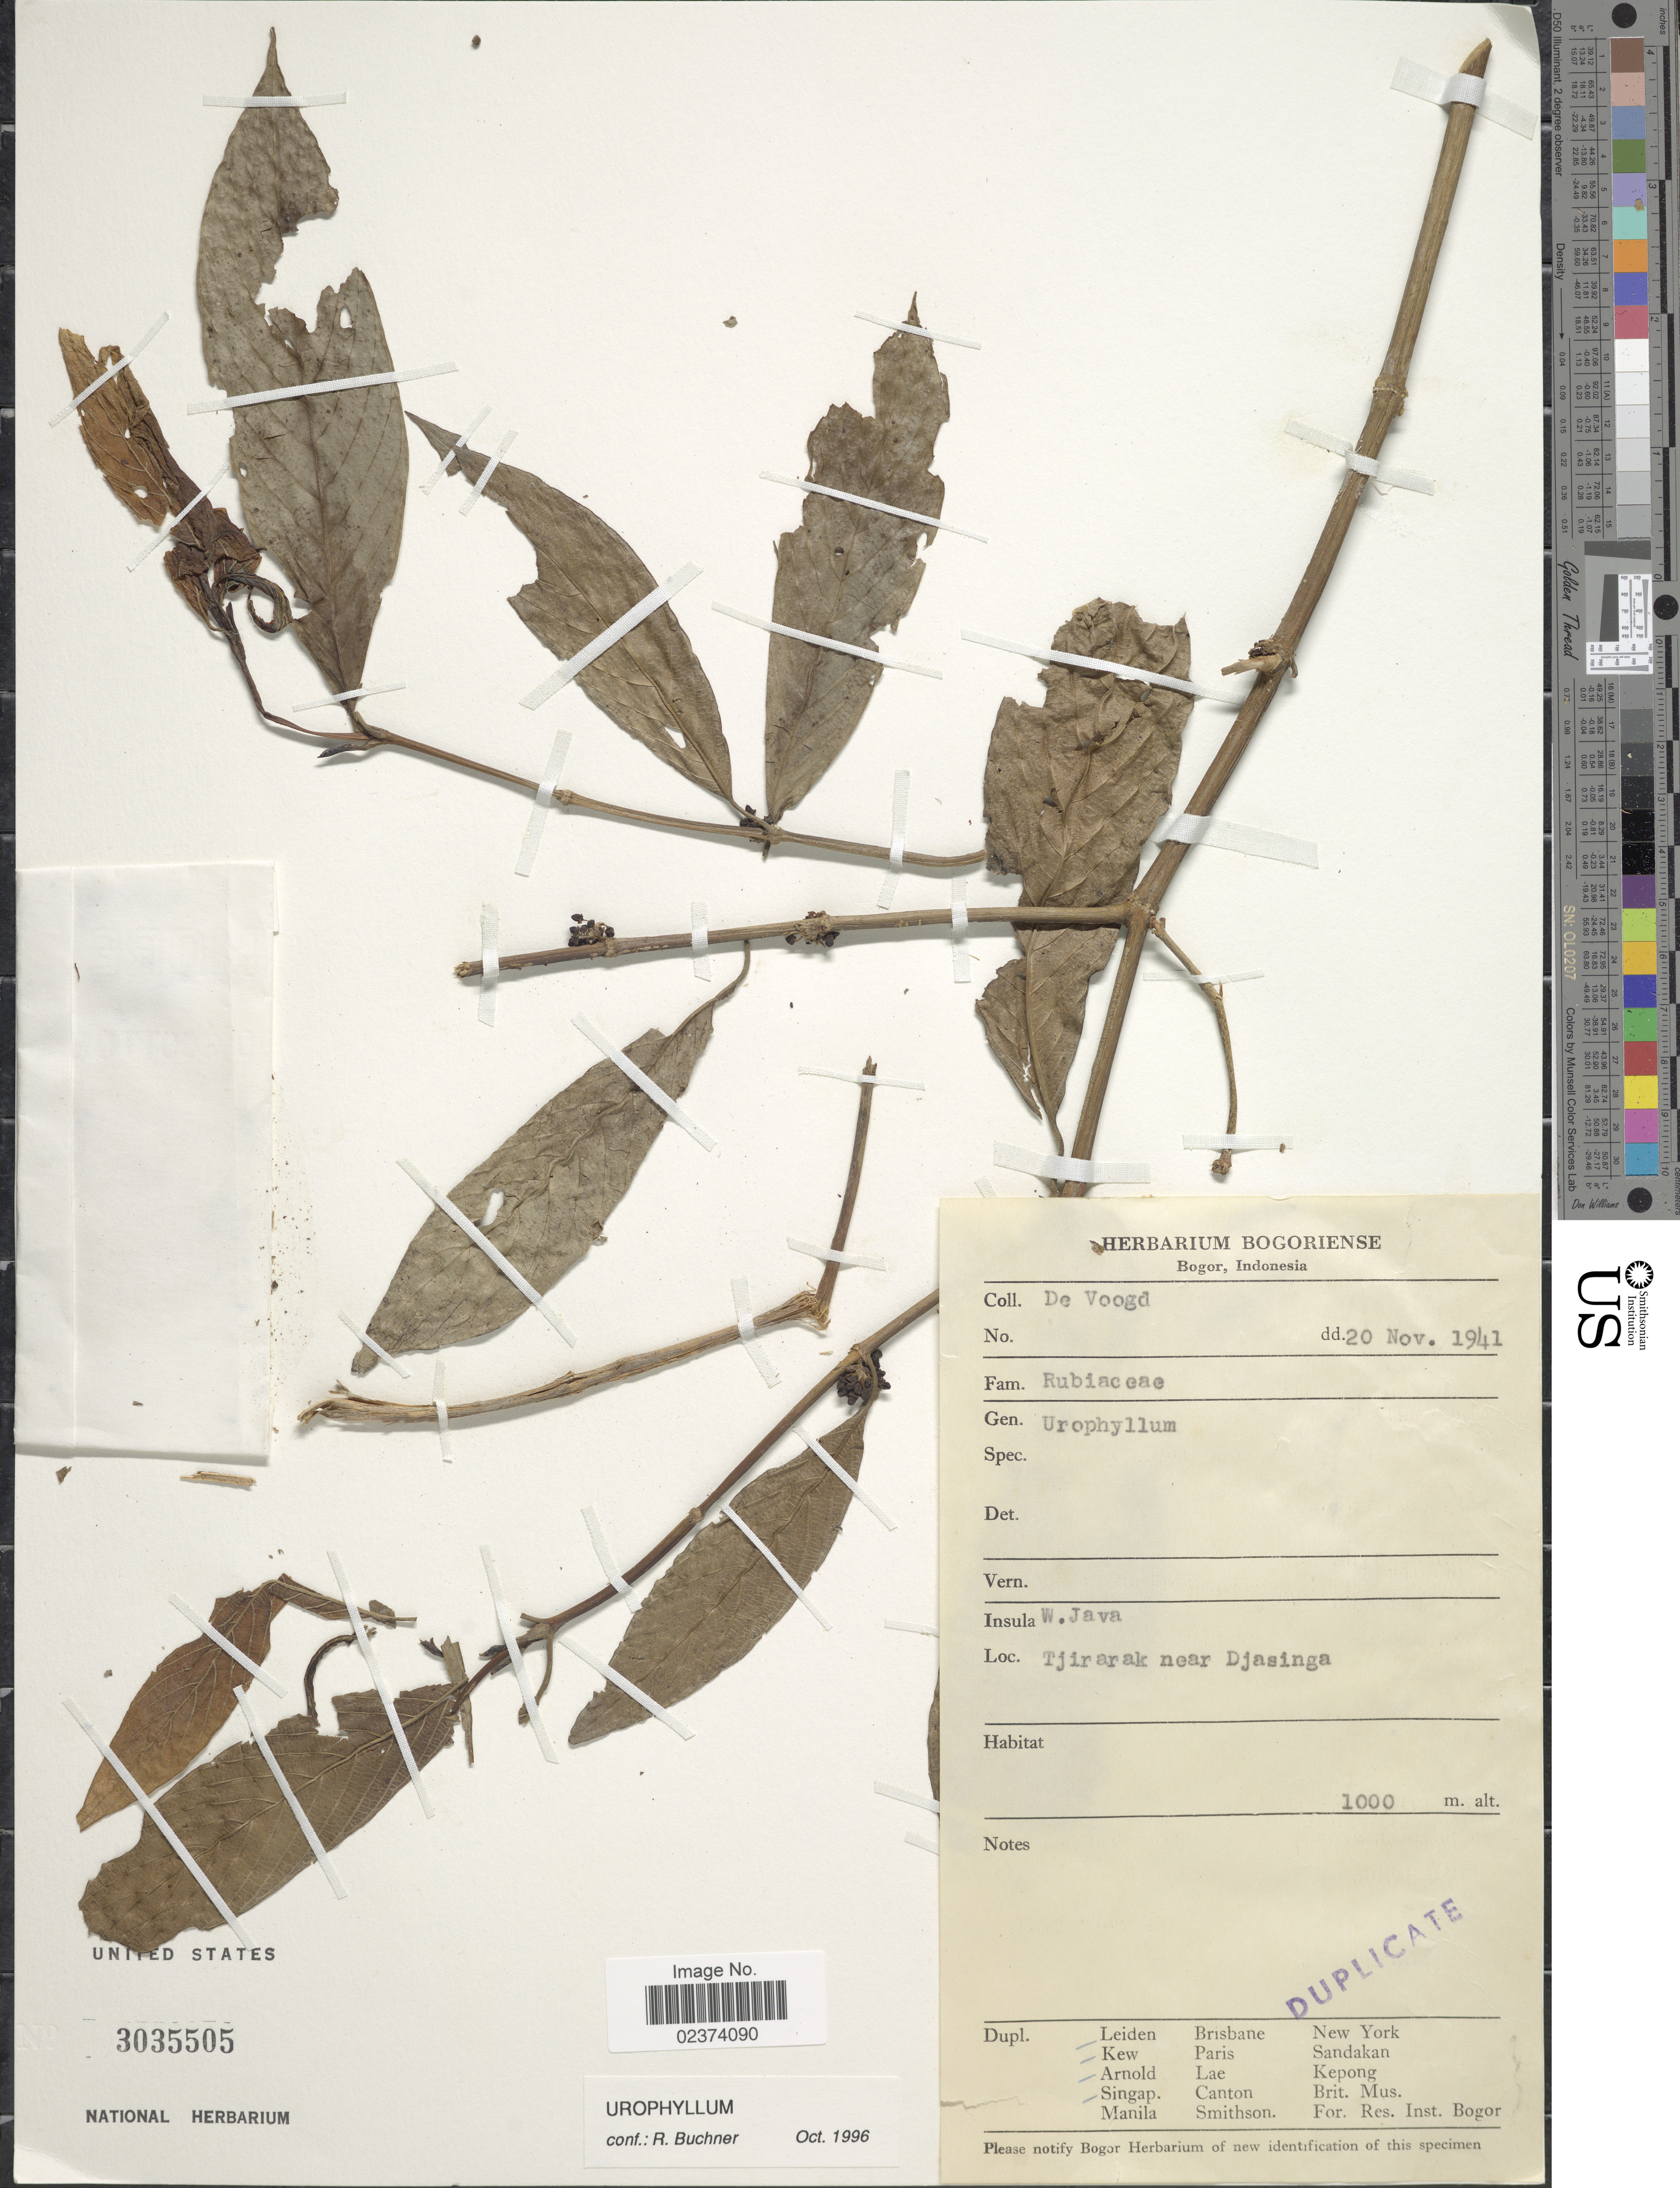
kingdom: Plantae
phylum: Tracheophyta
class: Magnoliopsida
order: Gentianales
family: Rubiaceae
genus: Urophyllum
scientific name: Urophyllum sp.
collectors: De Voogd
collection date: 1941-11-20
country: Indonesia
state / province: Java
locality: W. Java, Tjirarak near Djasinga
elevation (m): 1000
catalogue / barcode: US 3035505